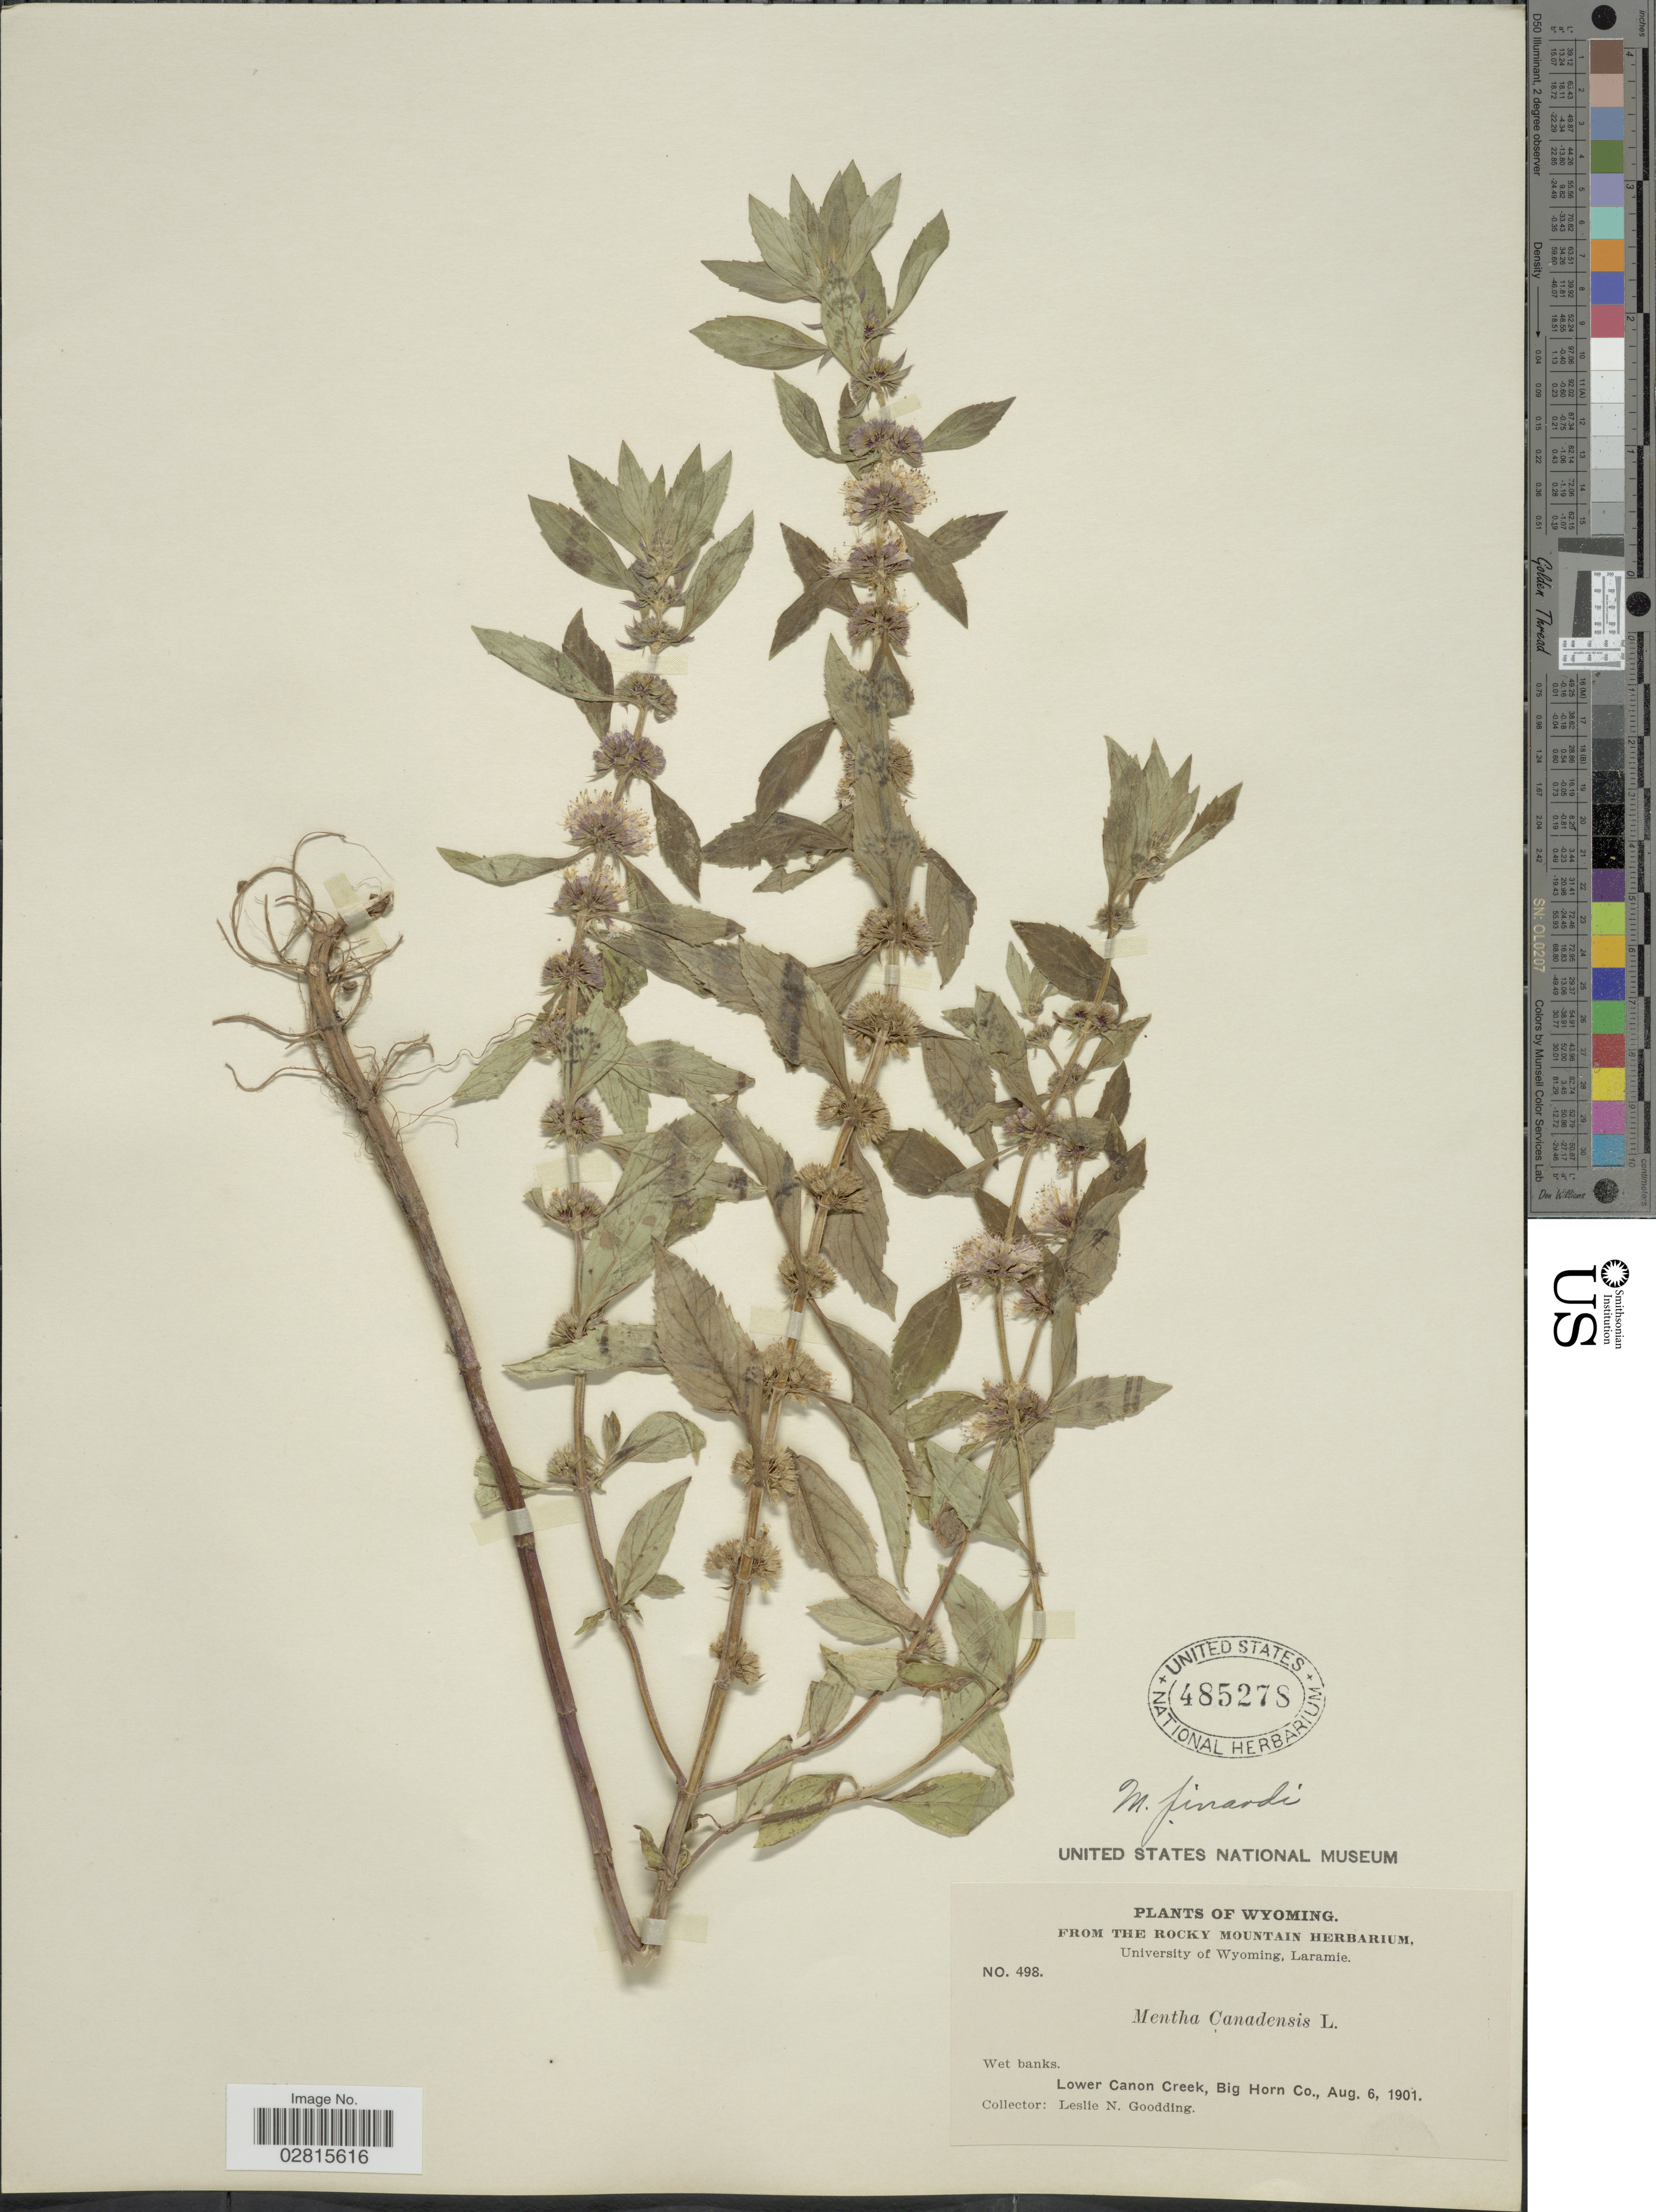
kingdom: Plantae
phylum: Tracheophyta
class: Magnoliopsida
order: Lamiales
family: Lamiaceae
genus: Mentha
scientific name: Mentha penardii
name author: (Briq.) Rydb.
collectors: L. N. Goodding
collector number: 498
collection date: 1901-08-06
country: United States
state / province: Wyoming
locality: Lower Canon Creek, Big Horn Co.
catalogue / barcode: US 485278